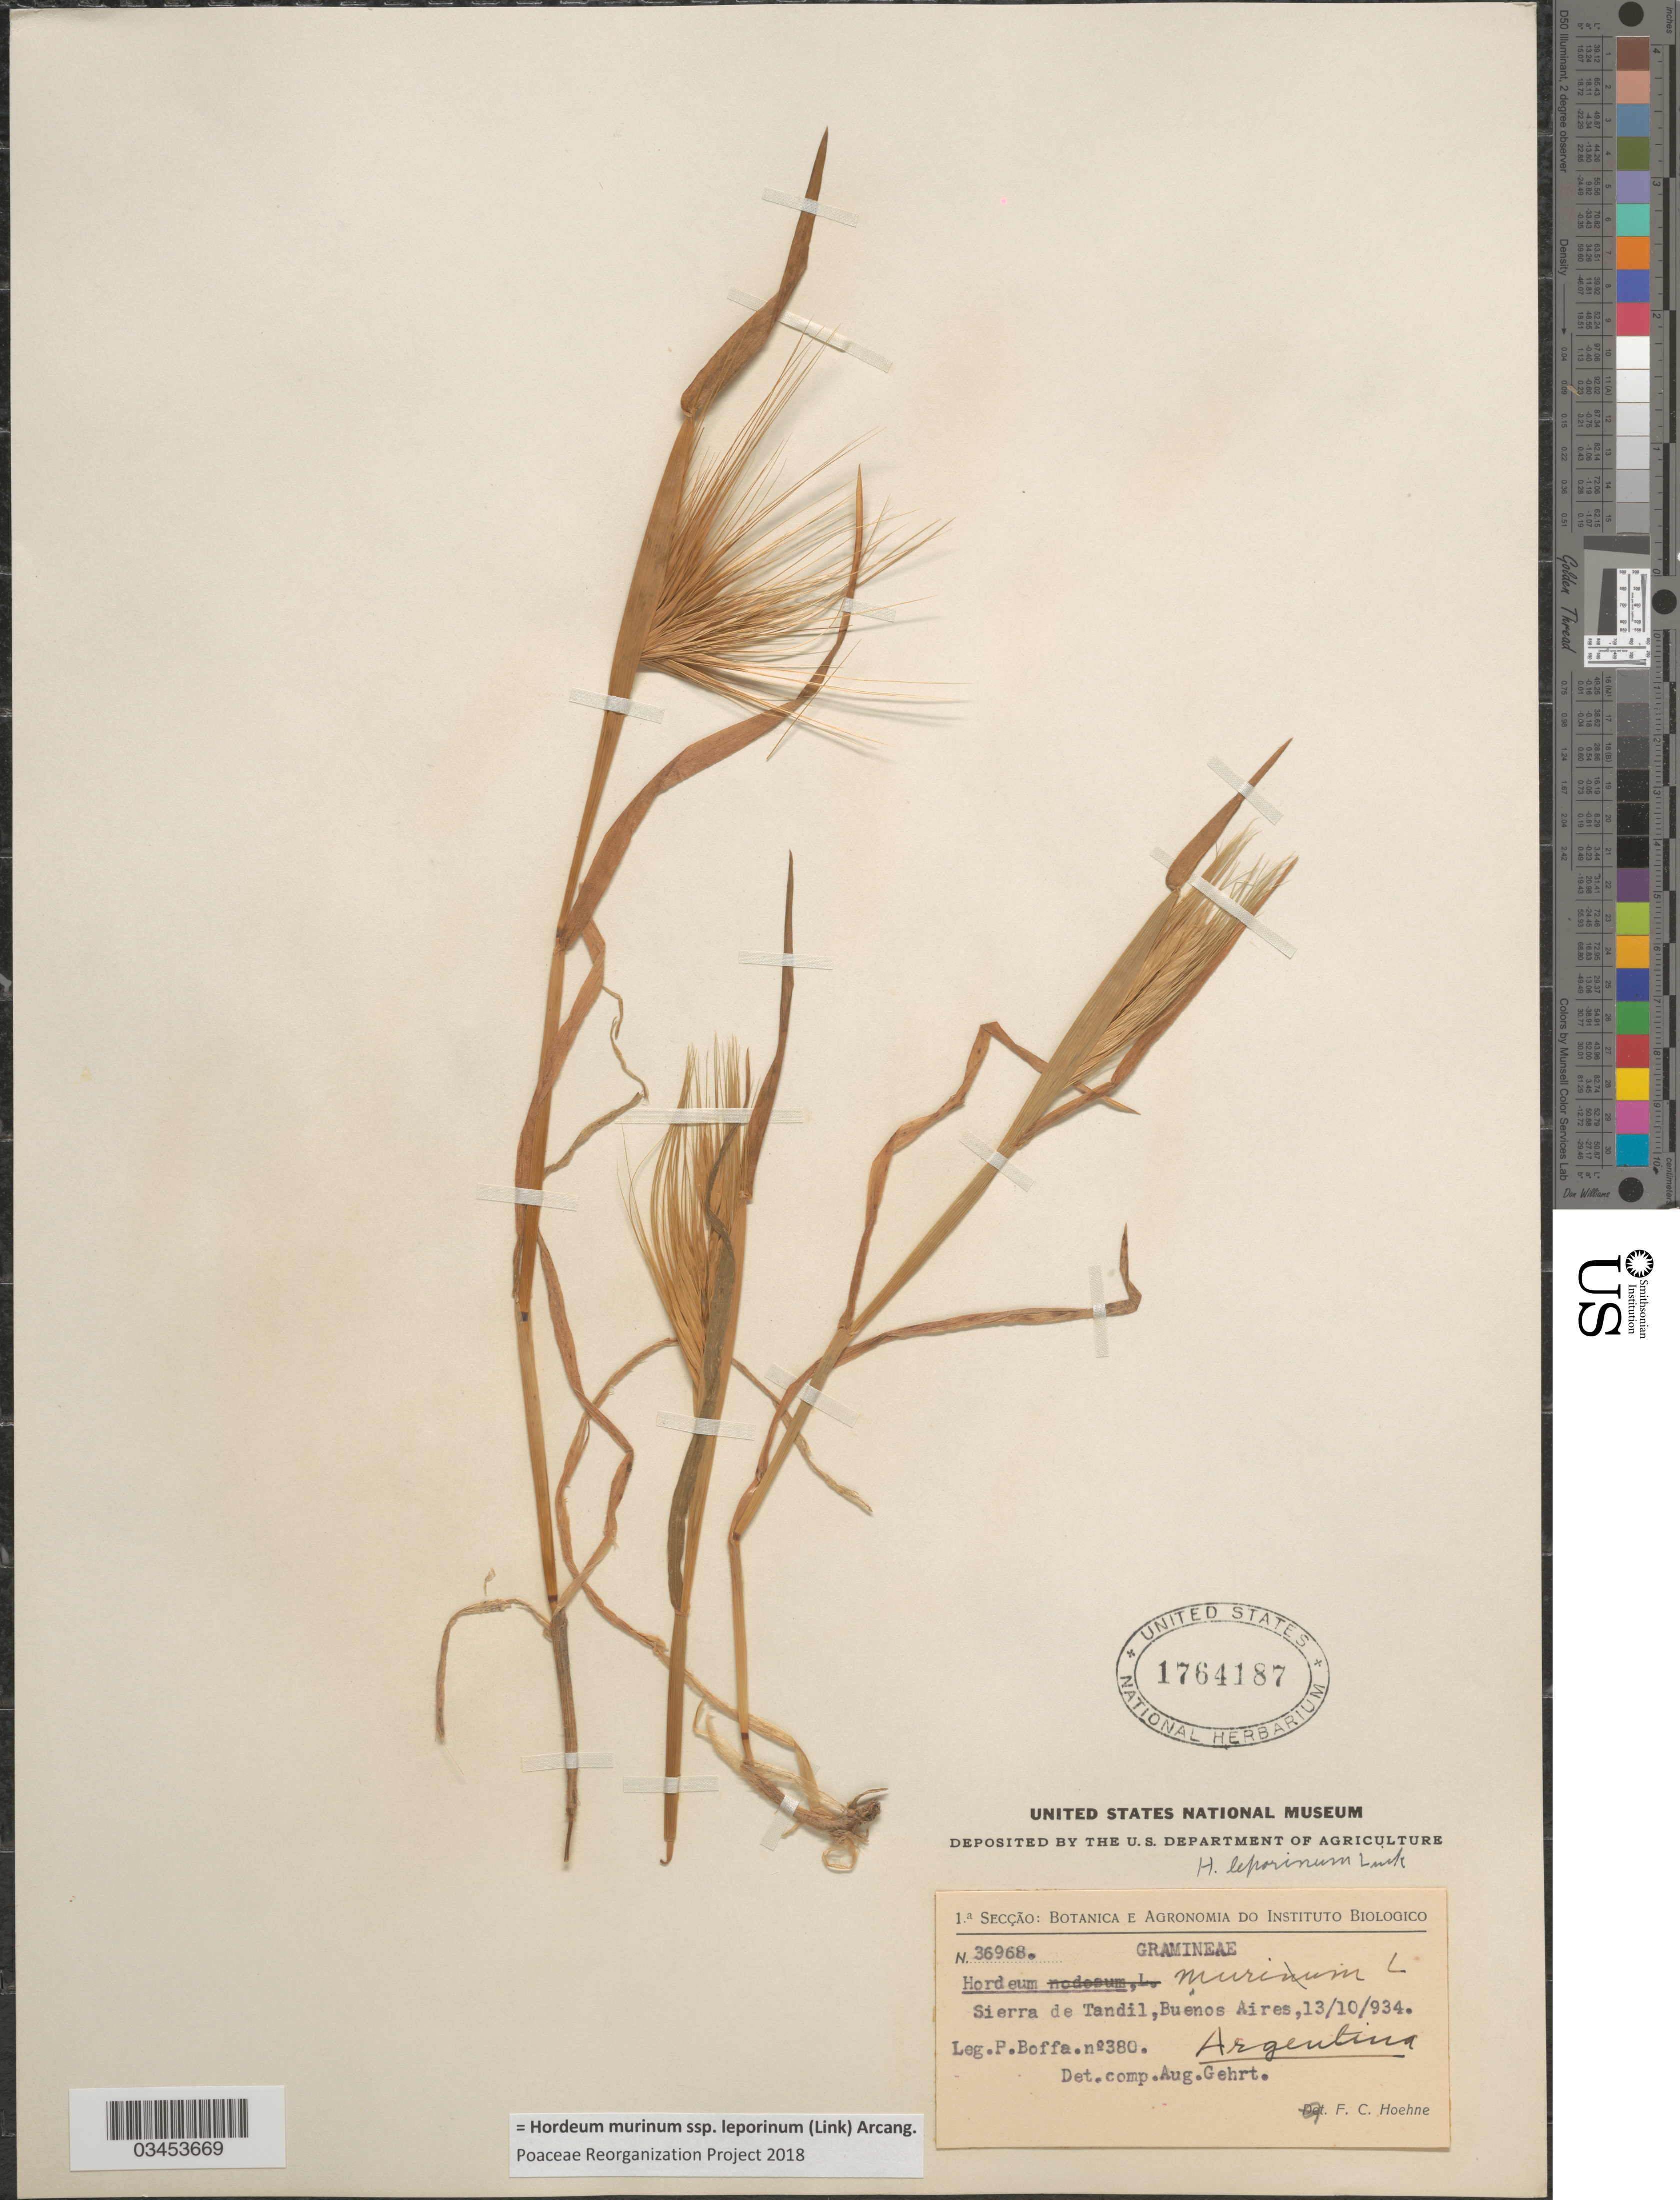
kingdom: Plantae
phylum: Tracheophyta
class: Liliopsida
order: Poales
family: Poaceae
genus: Hordeum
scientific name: Hordeum murinum subsp. leporinum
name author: (Link) Arcang.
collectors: P. Boffa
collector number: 380/36968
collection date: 1934-10-13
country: Argentina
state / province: Buenos Aires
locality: Sierra de Tandil.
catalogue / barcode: US 1764187